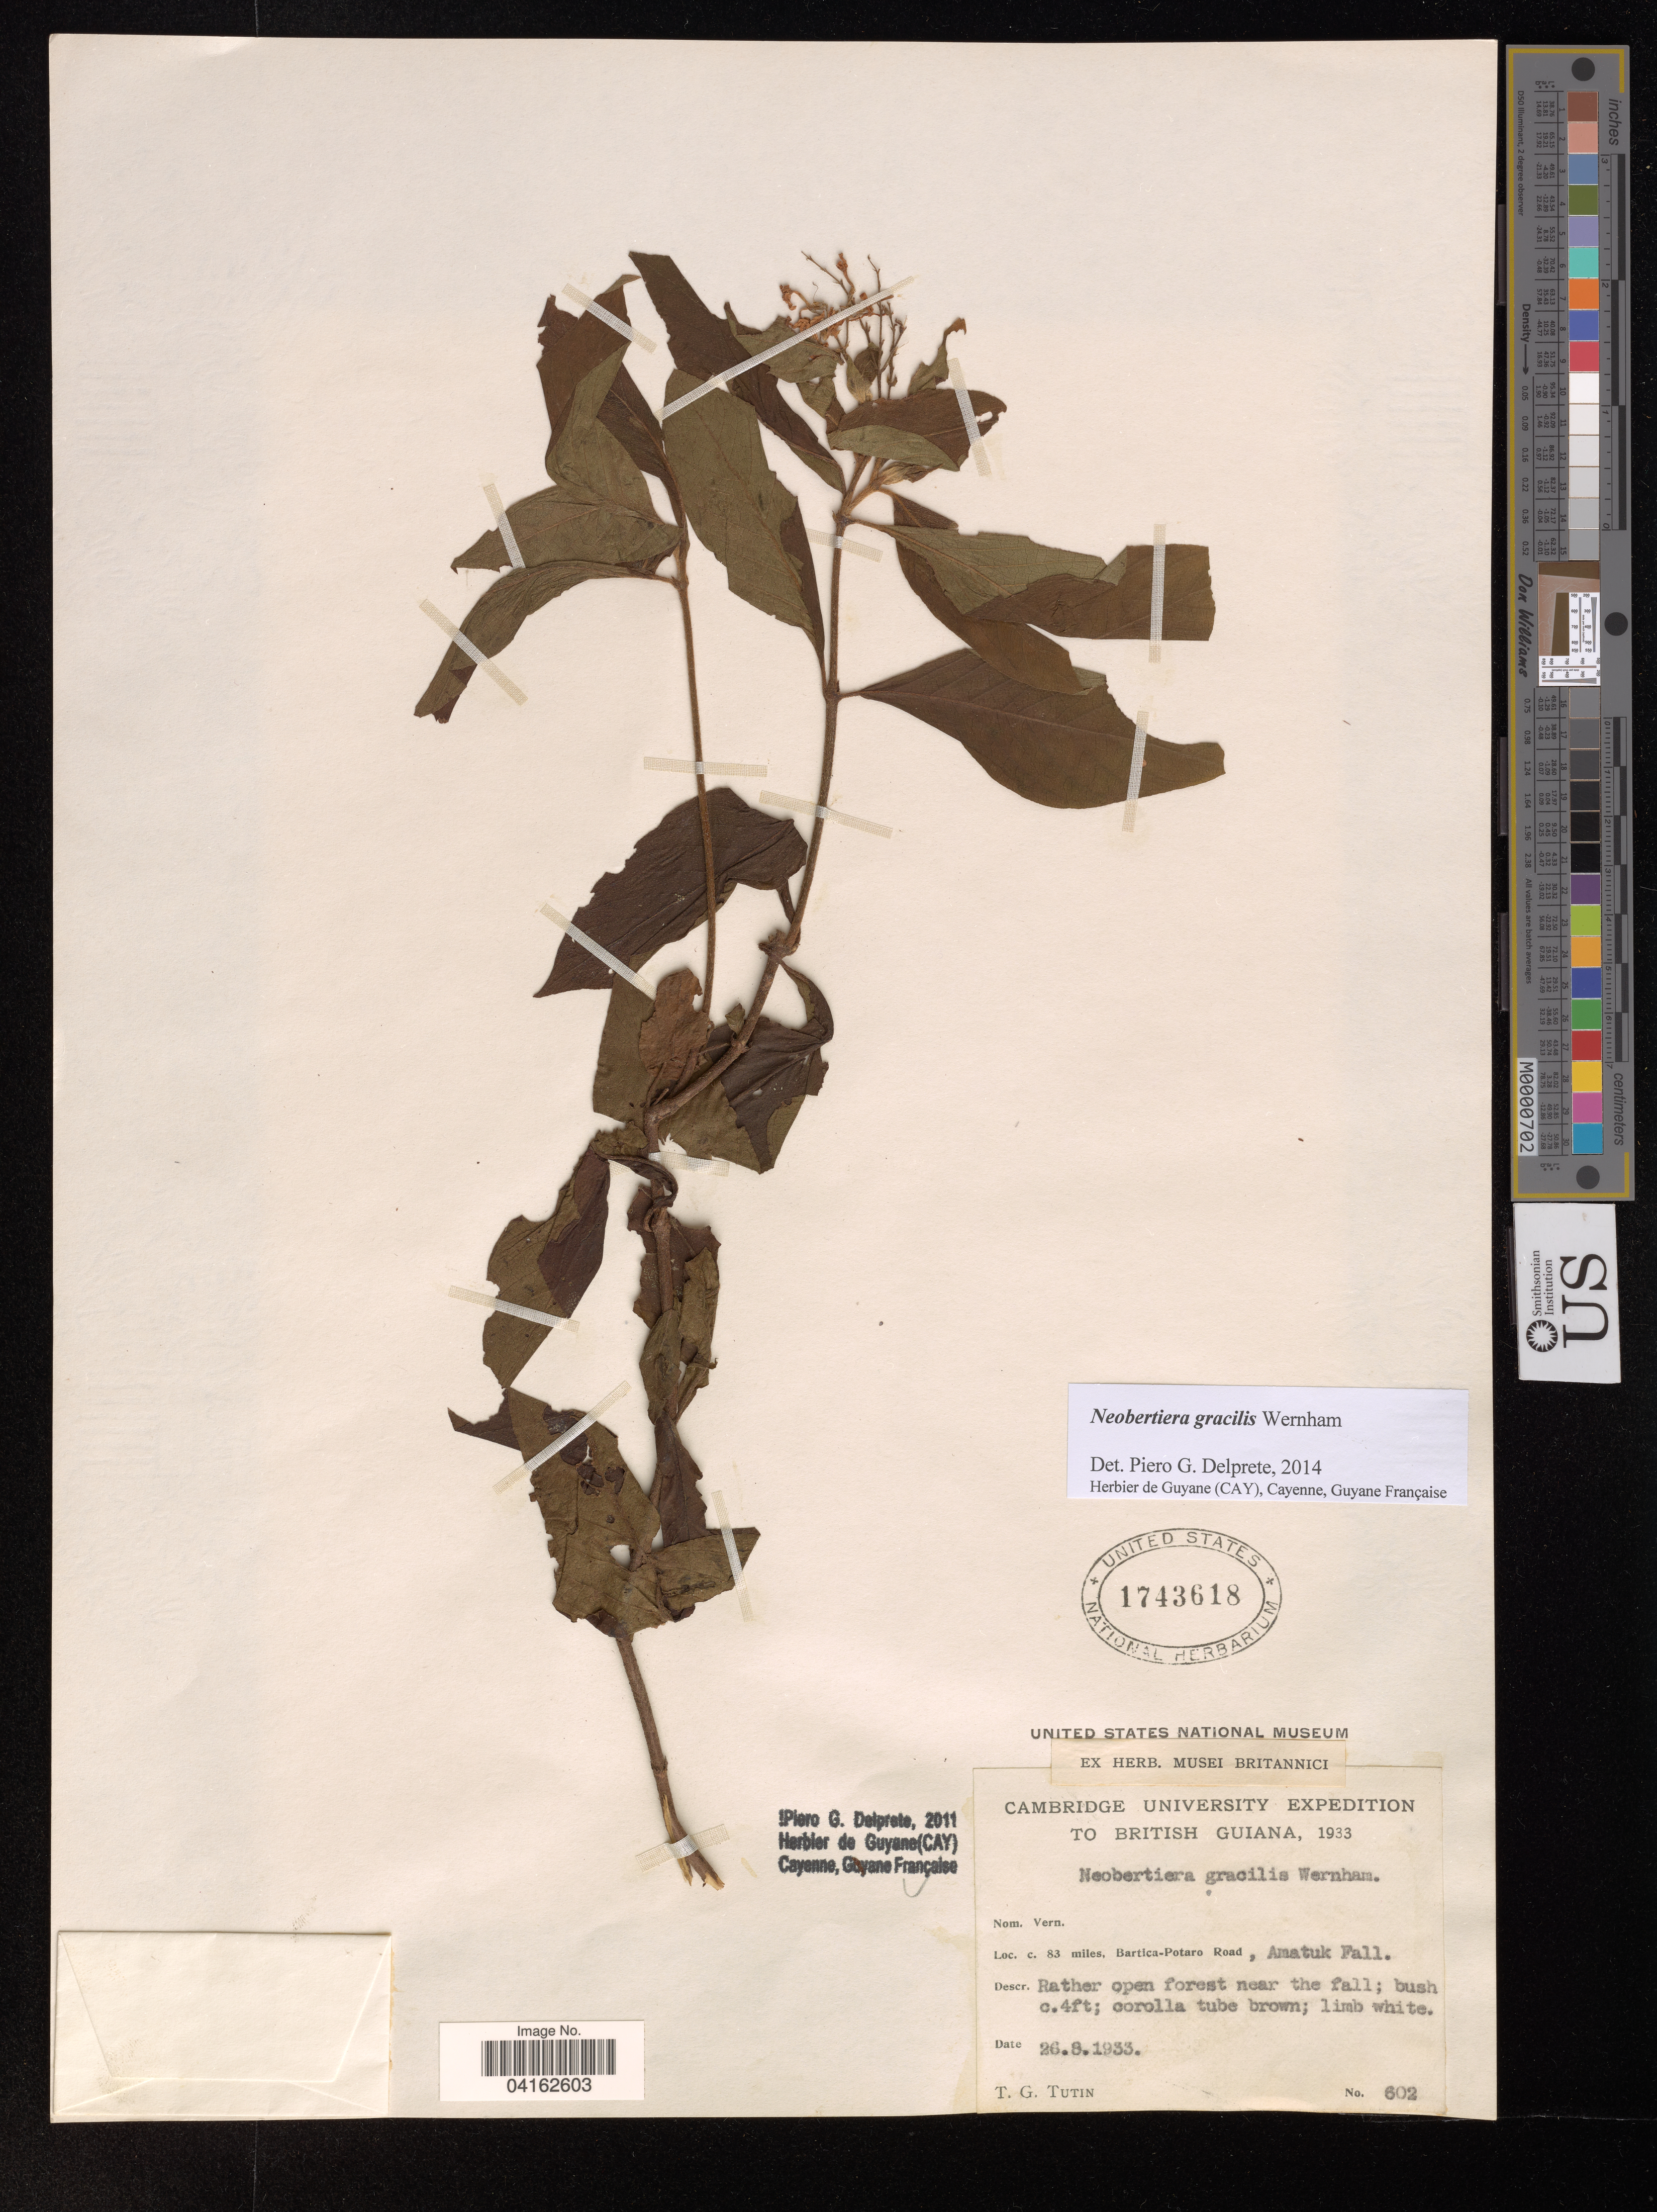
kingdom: Plantae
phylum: Tracheophyta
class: Magnoliopsida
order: Gentianales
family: Rubiaceae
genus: Neobertiera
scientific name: Neobertiera gracilis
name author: Wernham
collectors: T. G. Tutin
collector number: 602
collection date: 1933-08-26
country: Guyana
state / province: Potaro-Siparuni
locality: C. 83 miles, Bartica-Potaro Road, Amatuk Fall.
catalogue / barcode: US 1743618